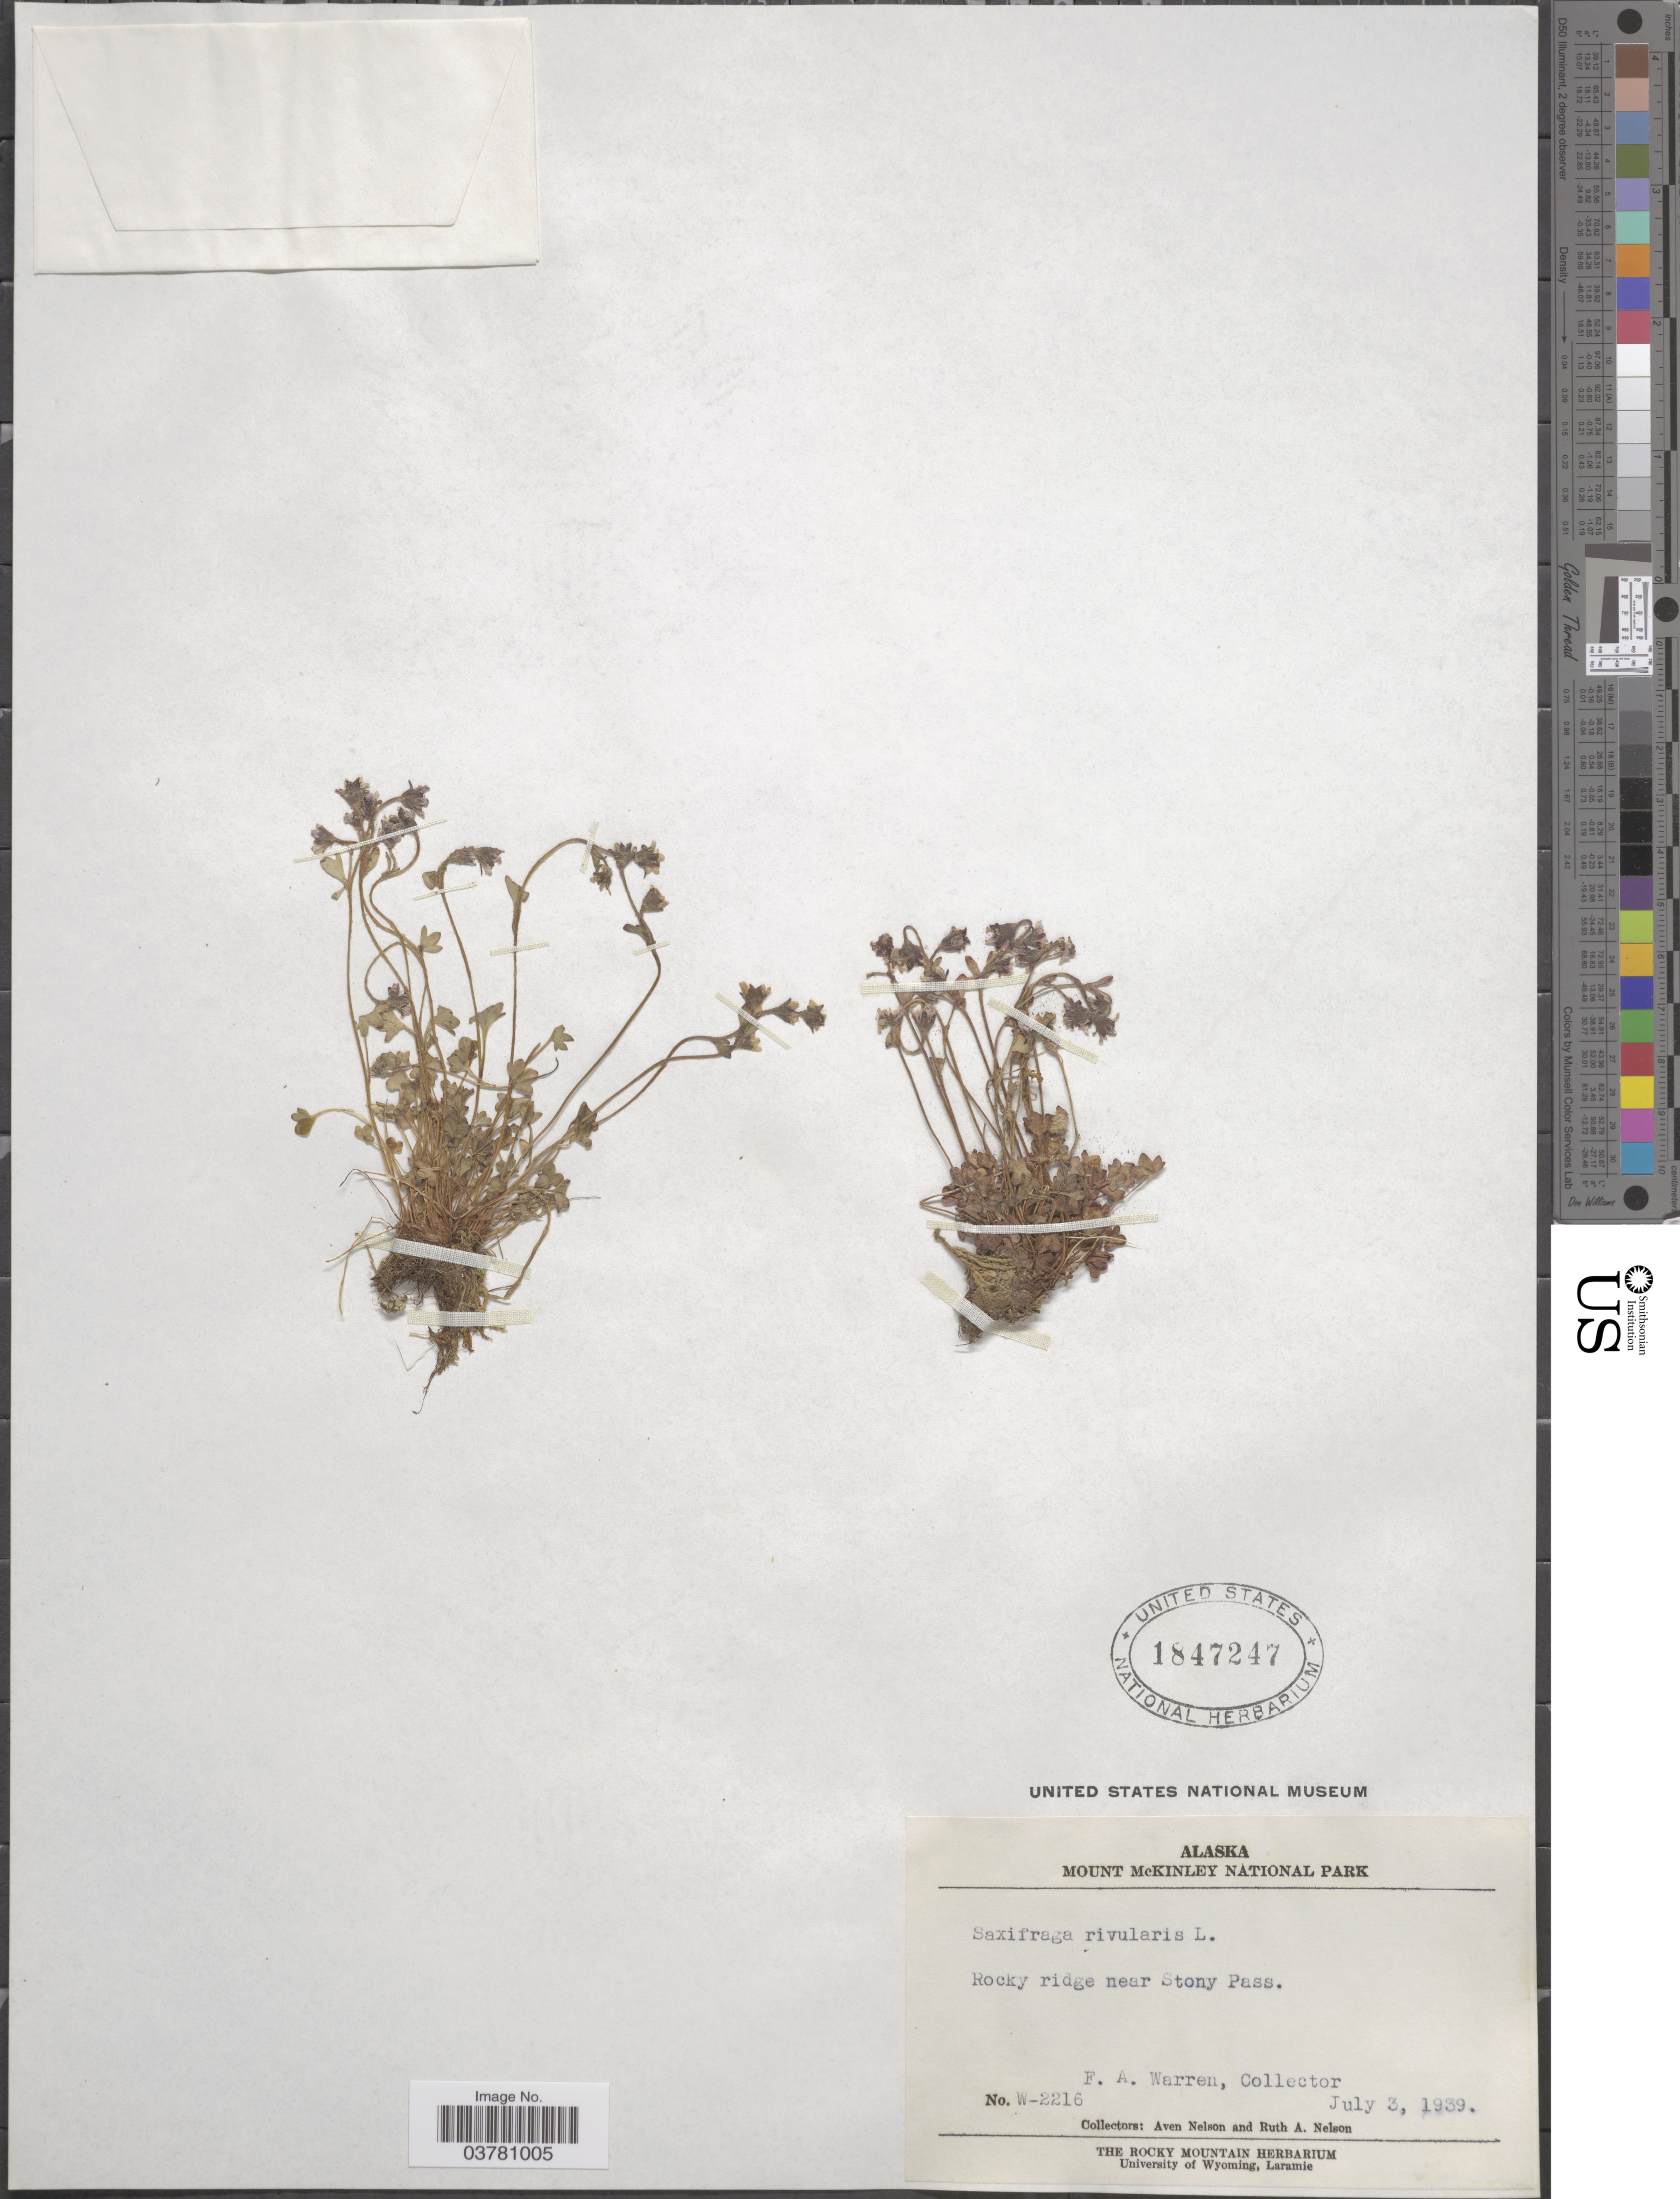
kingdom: Plantae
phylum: Tracheophyta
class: Magnoliopsida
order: Saxifragales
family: Saxifragaceae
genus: Saxifraga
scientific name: Saxifraga rivularis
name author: L.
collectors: A. Nelson, R. A. Nelson & F. Warren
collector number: W-2216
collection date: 1939-07-03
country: United States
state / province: Alaska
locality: Mount McKinley National Park. Rocky ridge near Stony Pass.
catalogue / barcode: US 1847247